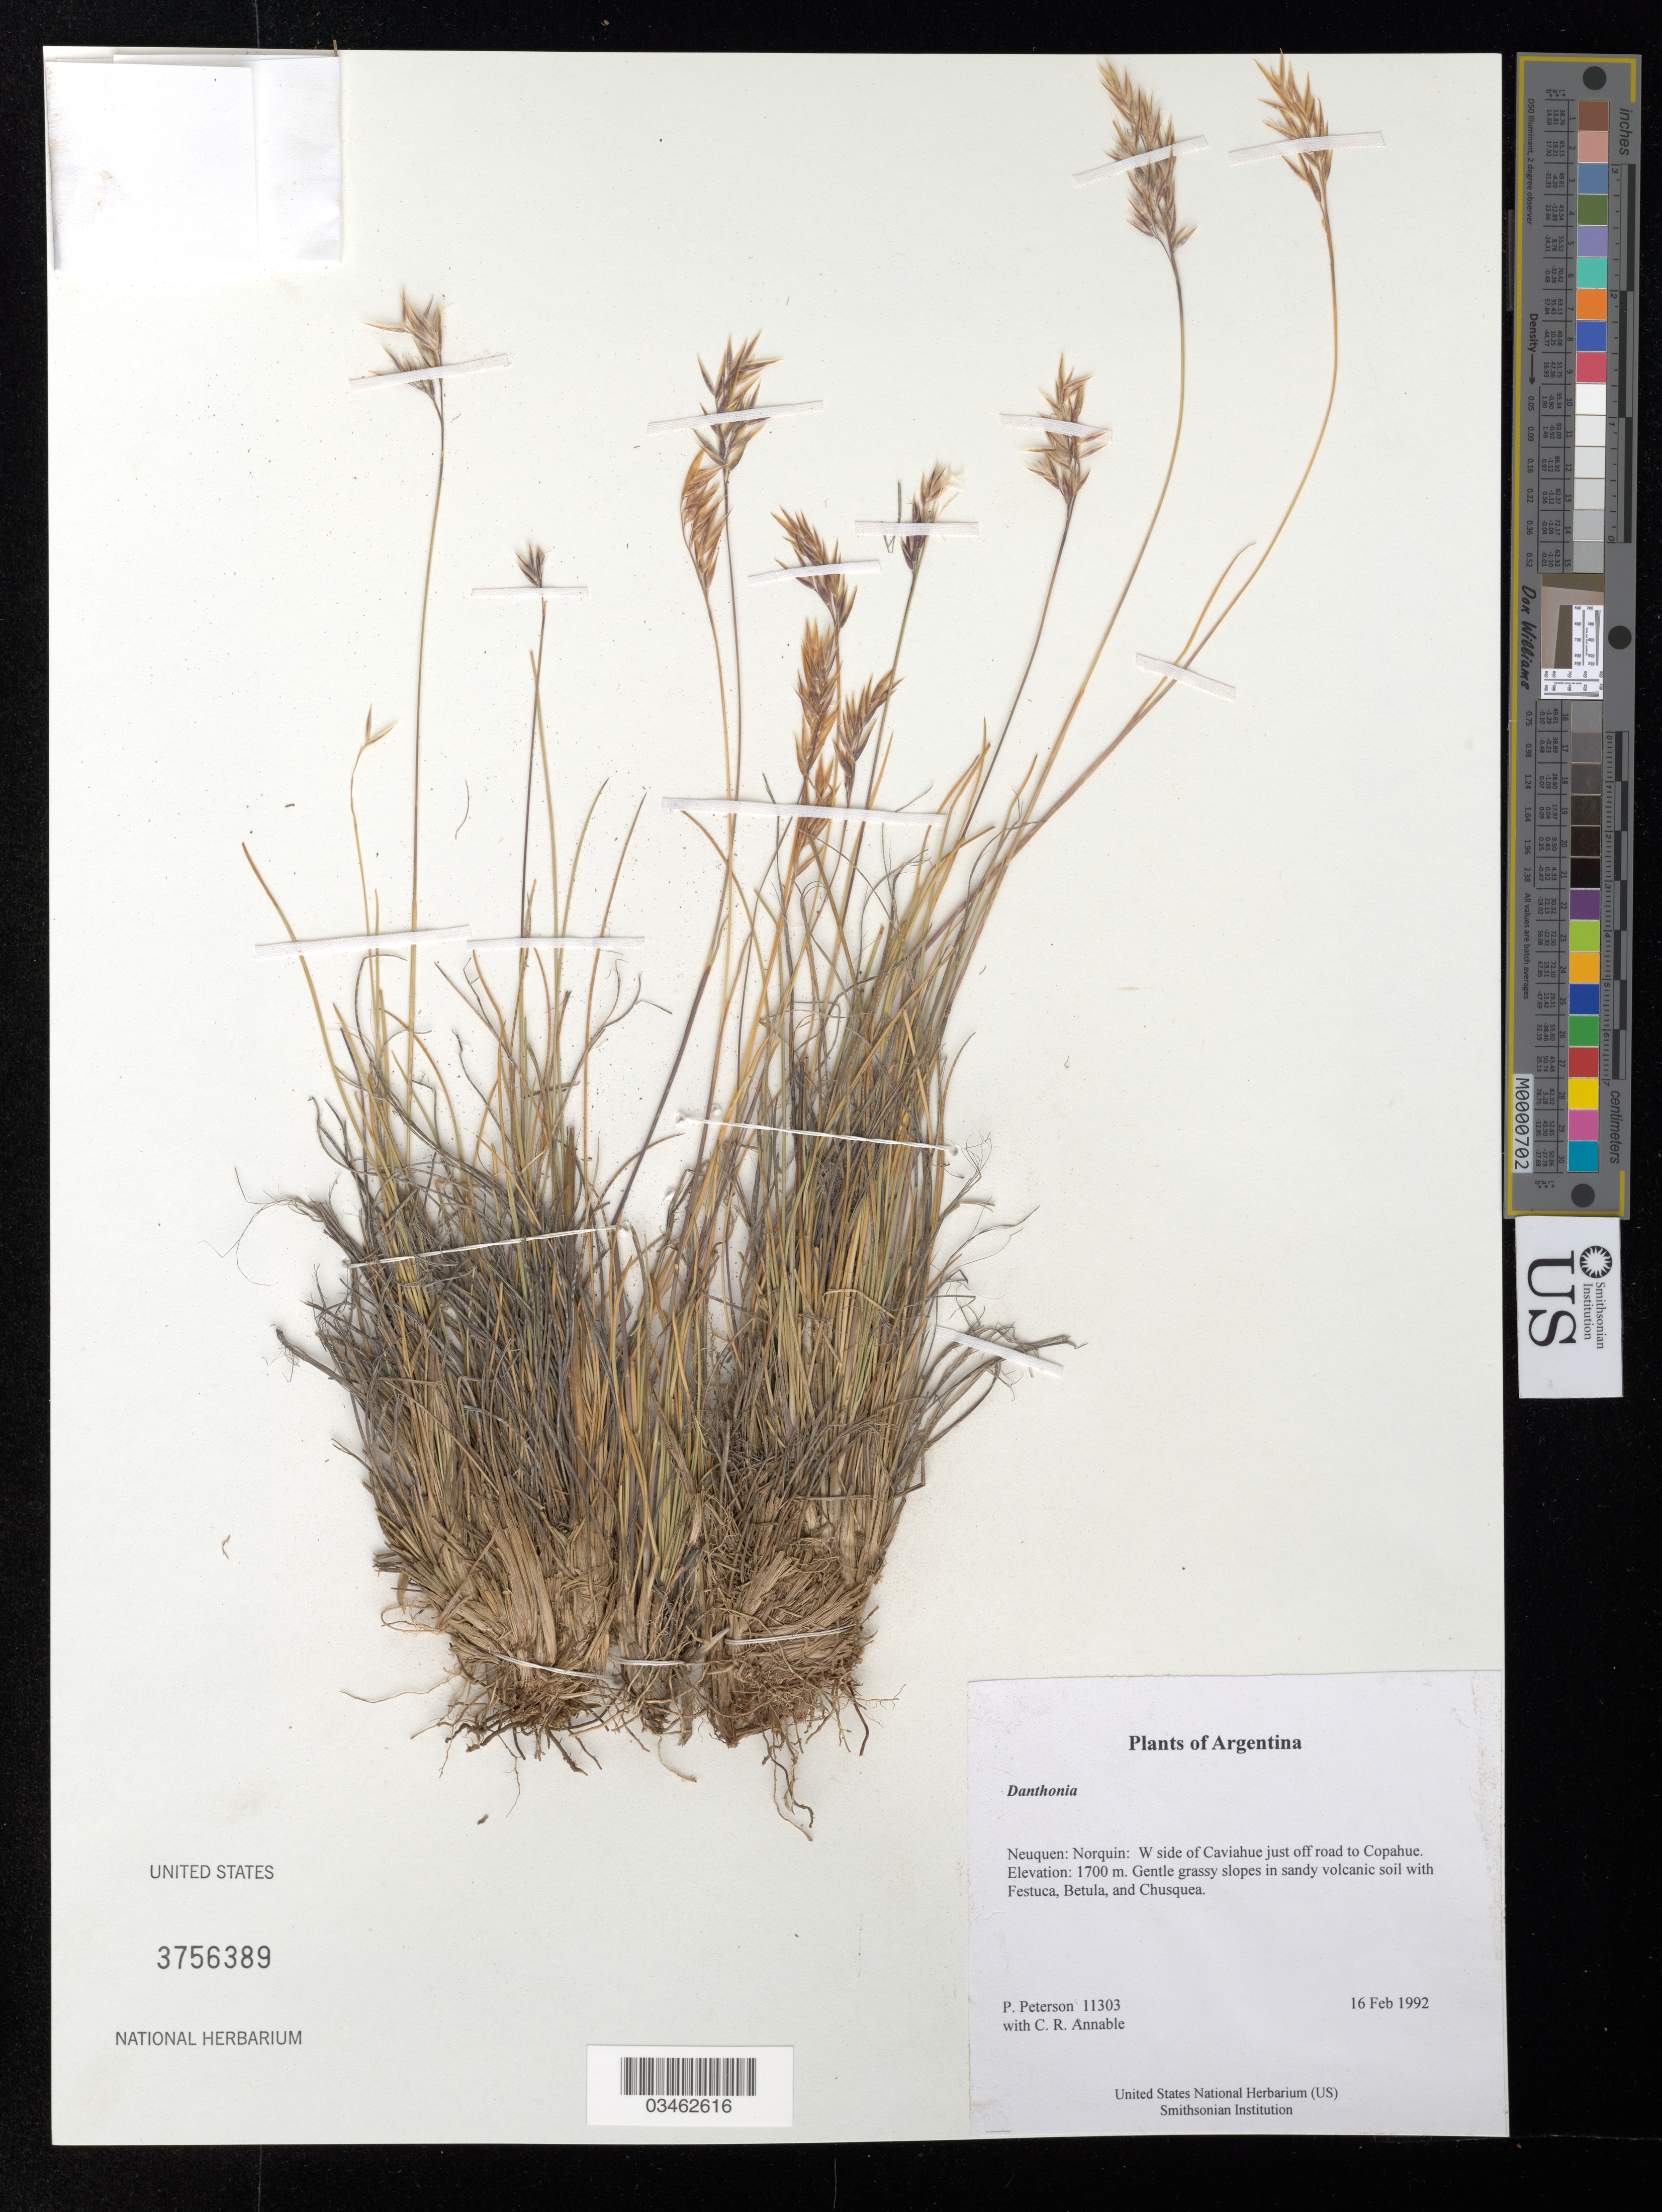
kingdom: Plantae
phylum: Tracheophyta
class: Liliopsida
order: Poales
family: Poaceae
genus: Danthonia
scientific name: Danthonia sp.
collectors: P. M. Peterson & C. R. Annable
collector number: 11303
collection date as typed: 16 Feb 1992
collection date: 1992-02-16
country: Argentina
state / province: Neuquen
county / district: Norquin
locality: W side of Caviahue just off road to Copahue.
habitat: Gentle grassy slopes in sandy volcanic soil with Festuca, Betula, and Chusquea.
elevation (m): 1700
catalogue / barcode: US 3756389